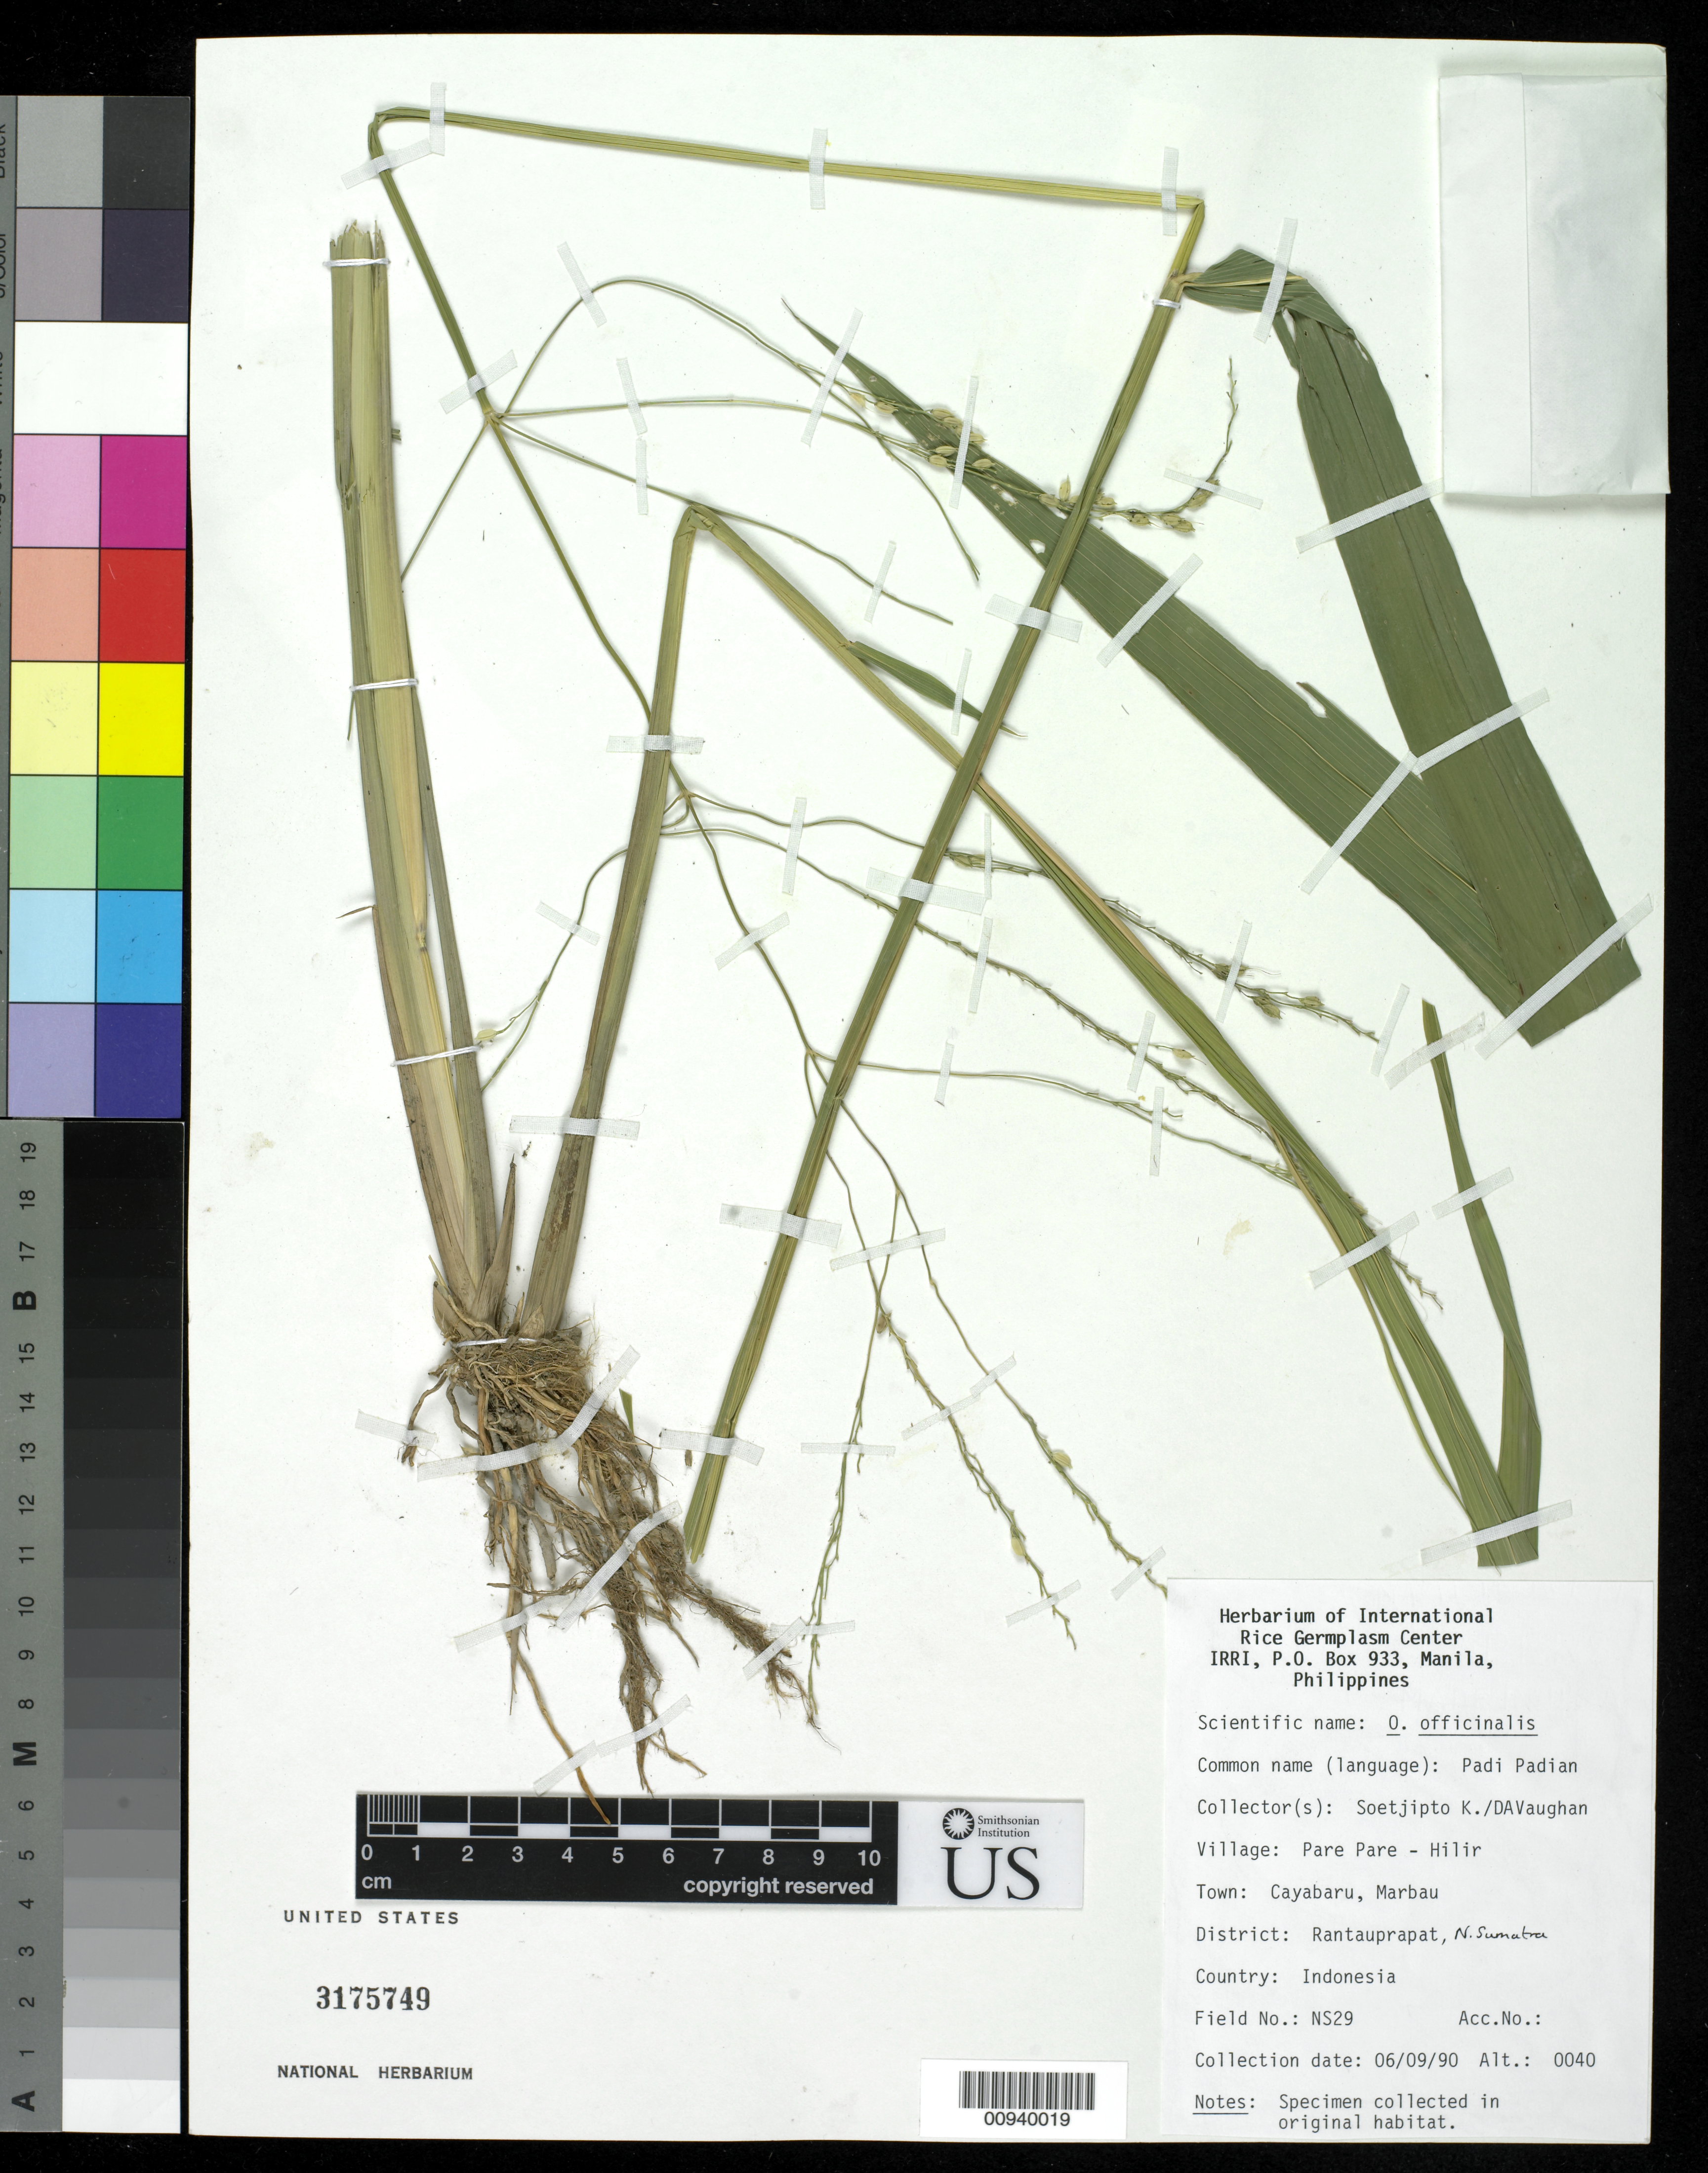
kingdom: Plantae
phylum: Tracheophyta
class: Liliopsida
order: Poales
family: Poaceae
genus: Oryza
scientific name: Oryza officinalis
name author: Wall.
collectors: -. Soetjipto & D. Vaughan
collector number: NS 29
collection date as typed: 09 Jun 1990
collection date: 1990-06-09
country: Indonesia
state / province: Sumatra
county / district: North Sumatra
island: Sumatra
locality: Rantauprapat, Cayabaru Marbau, Pare Pare - Hilir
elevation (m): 40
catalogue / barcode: US 3175749